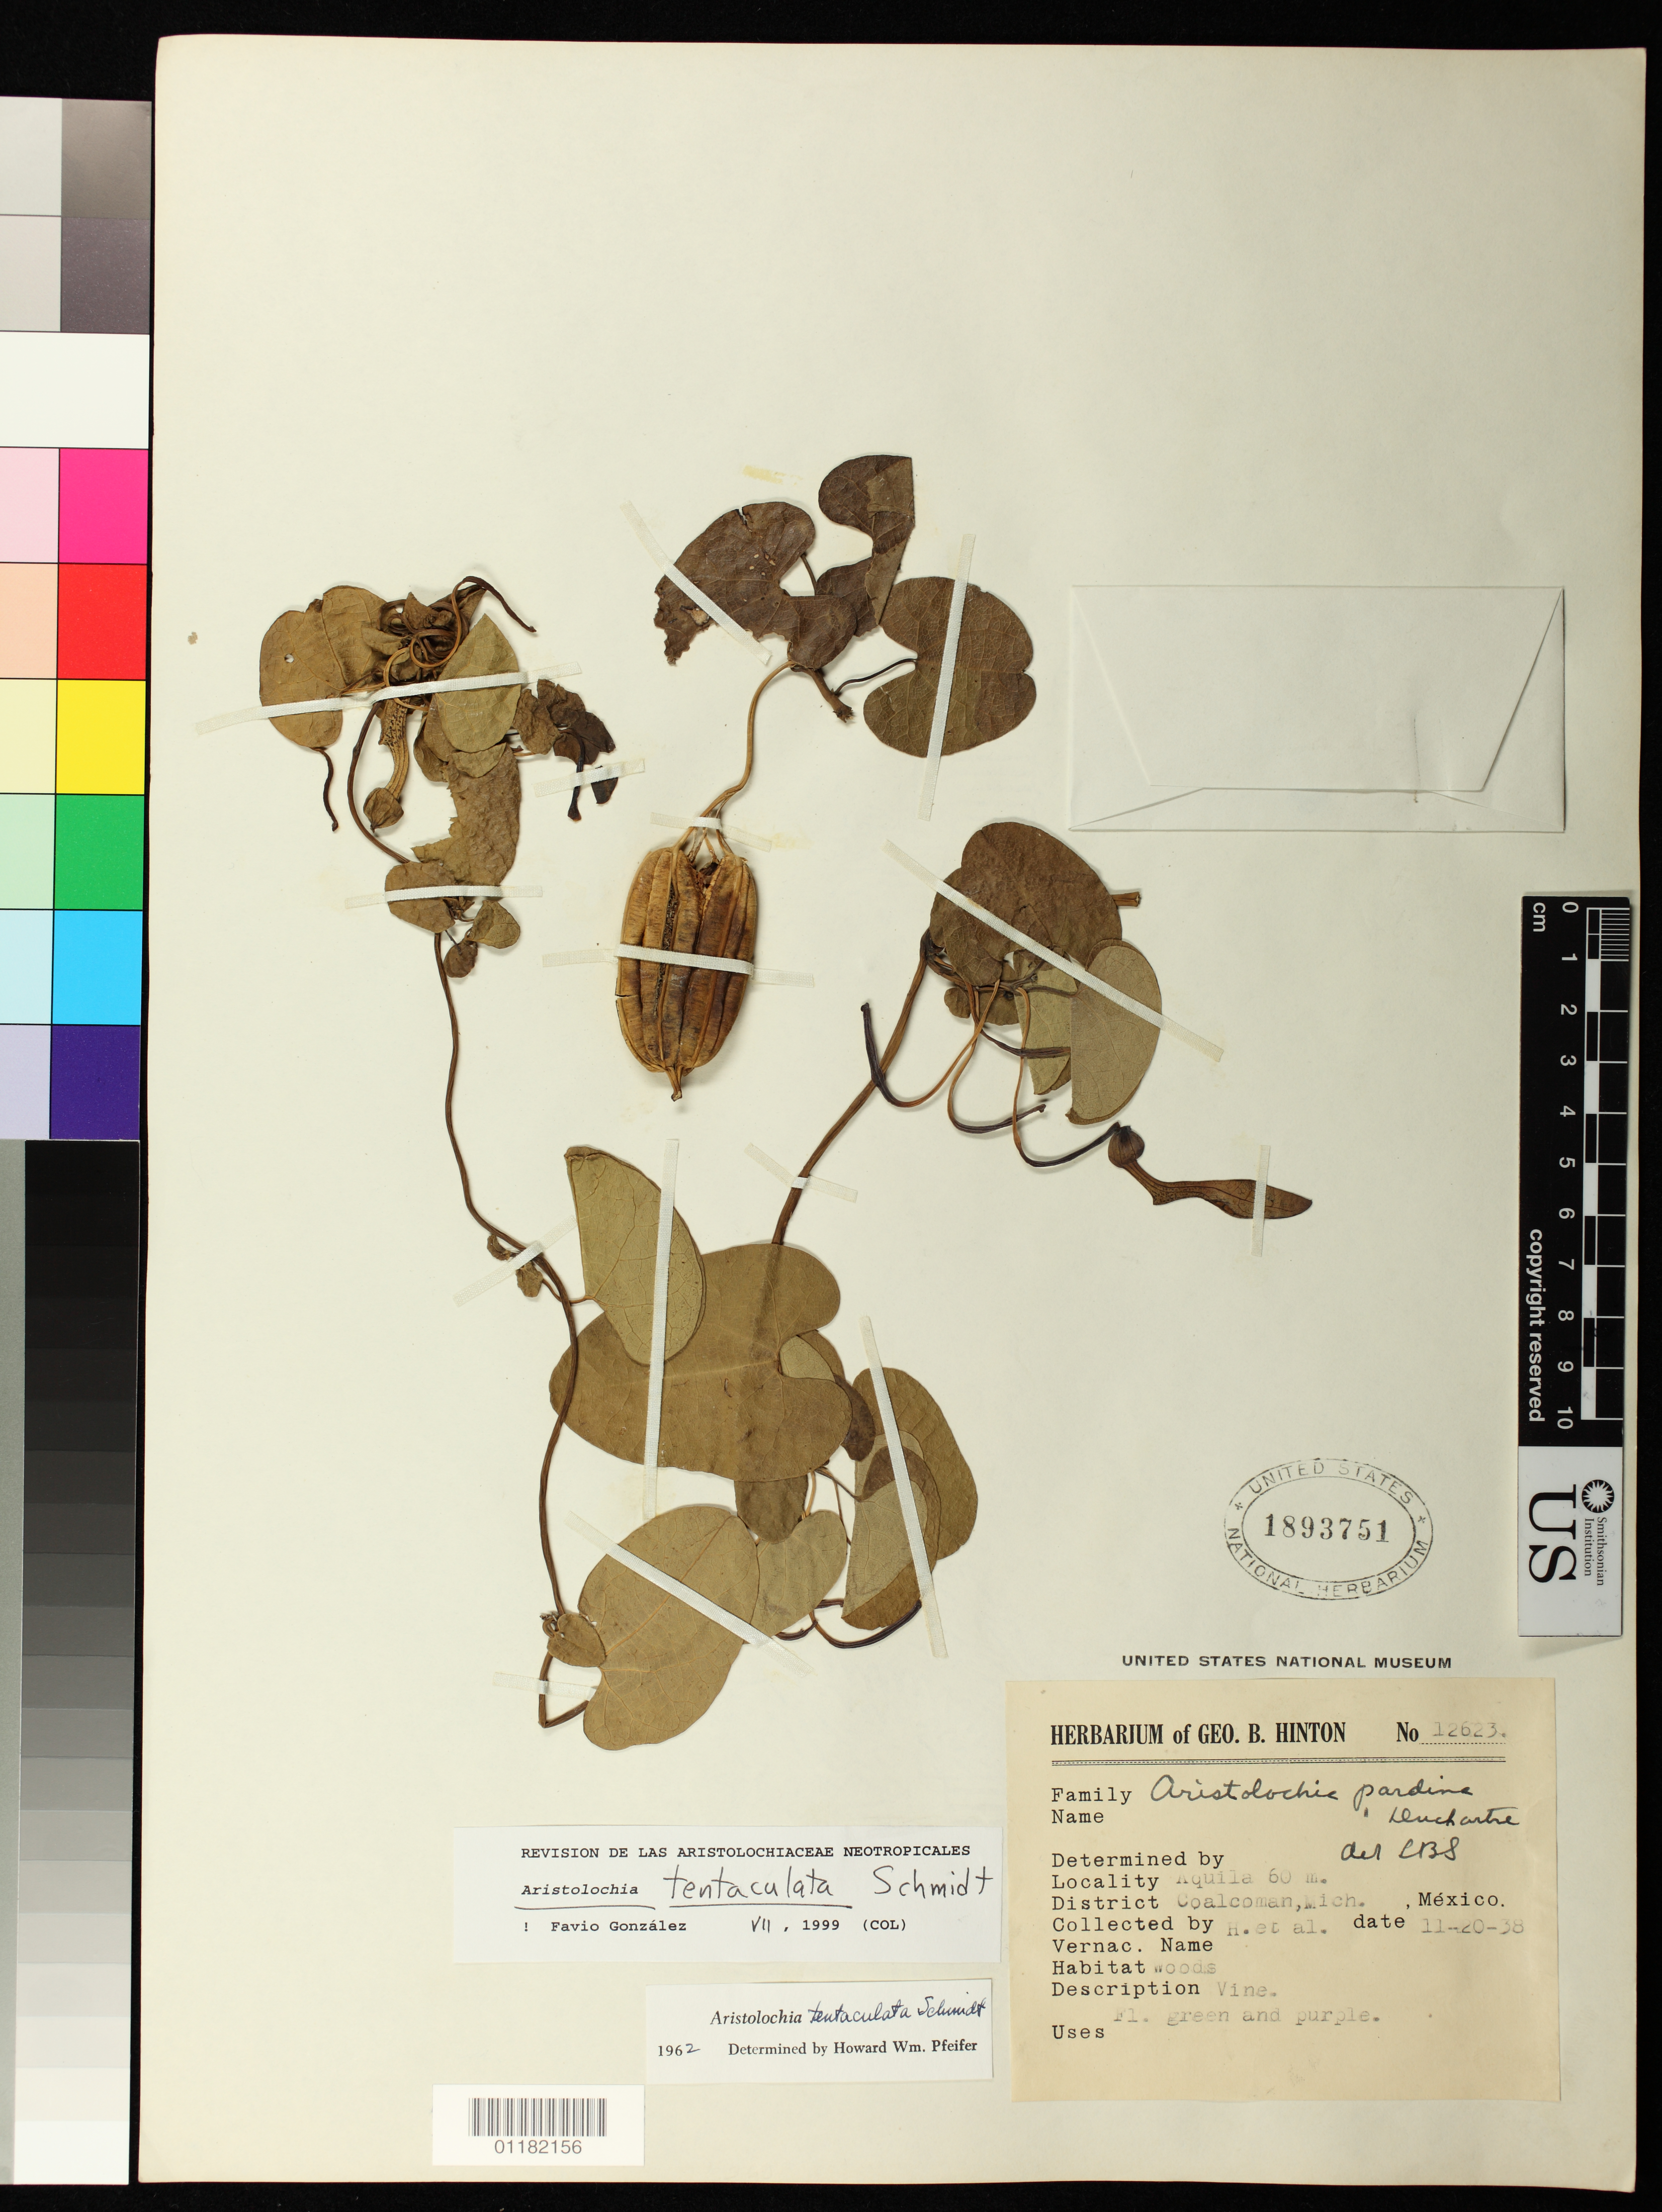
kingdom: Plantae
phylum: Tracheophyta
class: Magnoliopsida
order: Piperales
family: Aristolochiaceae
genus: Aristolochia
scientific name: Aristolochia tentaculata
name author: O.C. Schmidt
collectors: G. B. Hinton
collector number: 12623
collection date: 1938-11-20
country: Mexico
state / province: Michoacán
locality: Aquila, Coalcoman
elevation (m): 60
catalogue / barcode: US 1893751